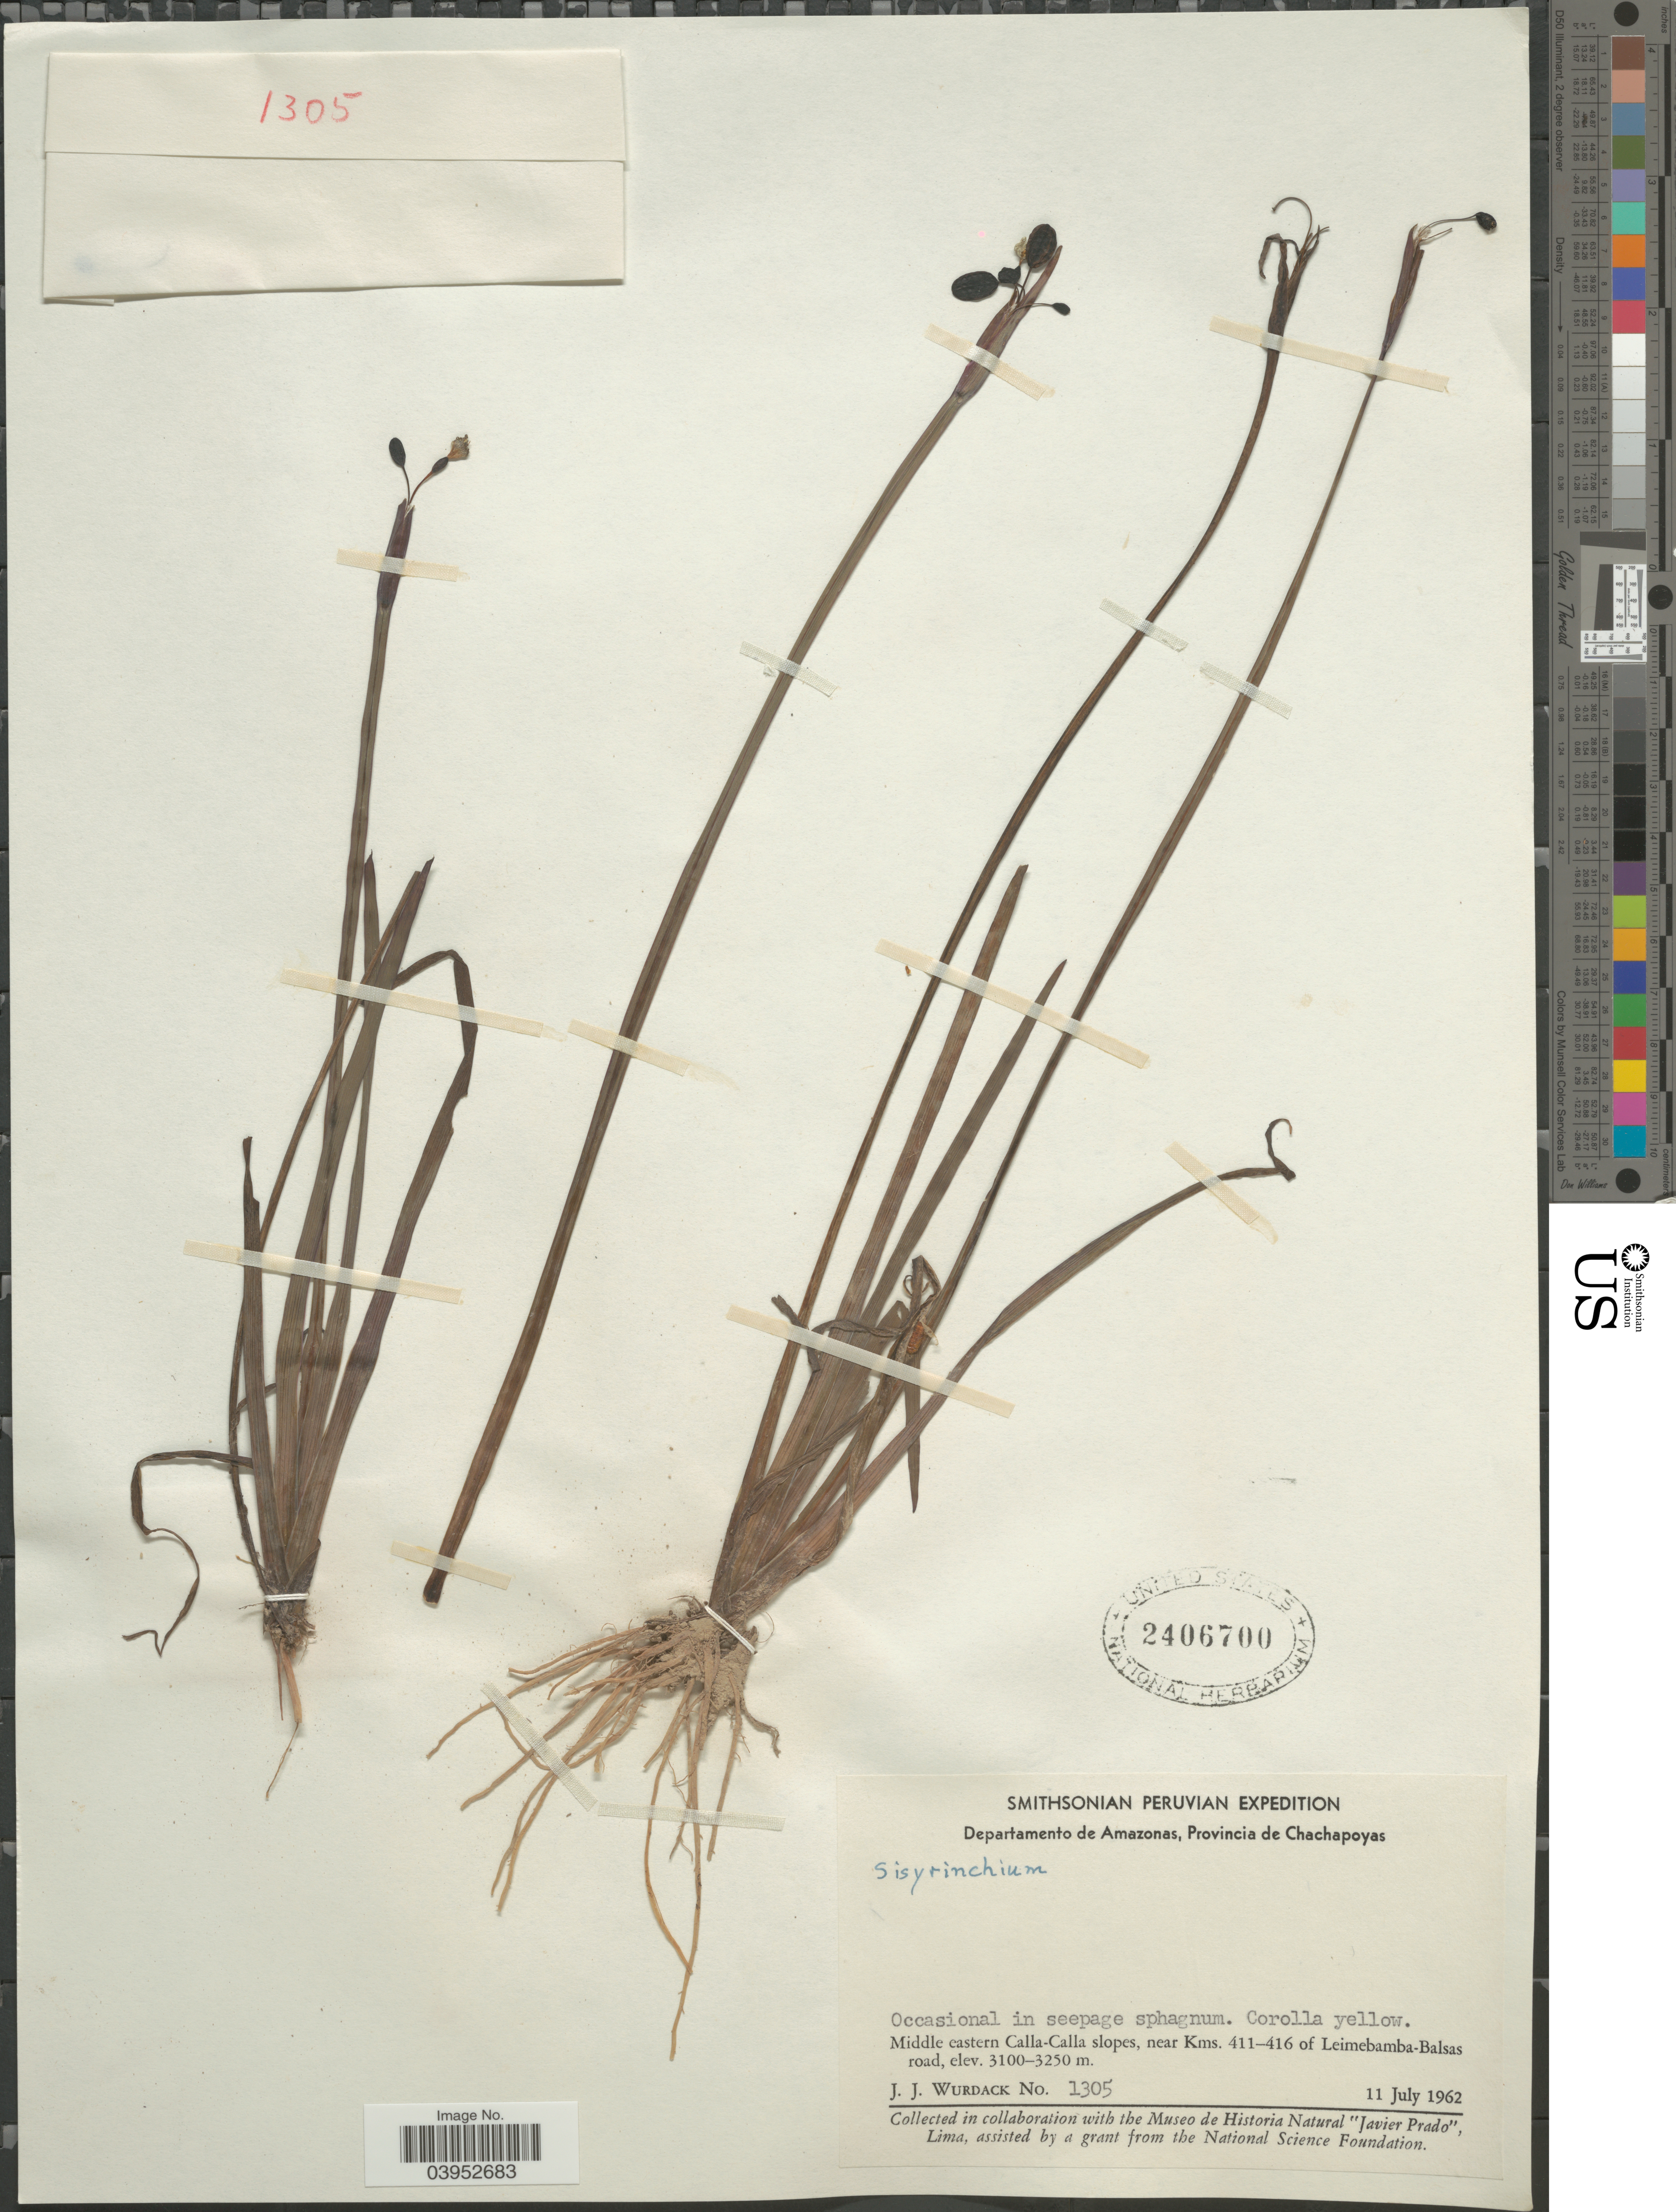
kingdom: Plantae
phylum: Tracheophyta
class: Liliopsida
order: Asparagales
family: Iridaceae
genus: Sisyrinchium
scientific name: Sisyrinchium sp.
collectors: J. J. Wurdack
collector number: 1305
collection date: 1962-07-11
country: Peru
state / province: Amazonas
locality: Departamento de Amazonas, Provincia de Chachapoyas. Middle eastern Calla-Calla slopes, near Kms. 411-416 of Leimebamba-Balsas road.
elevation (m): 3100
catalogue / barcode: US 2406700